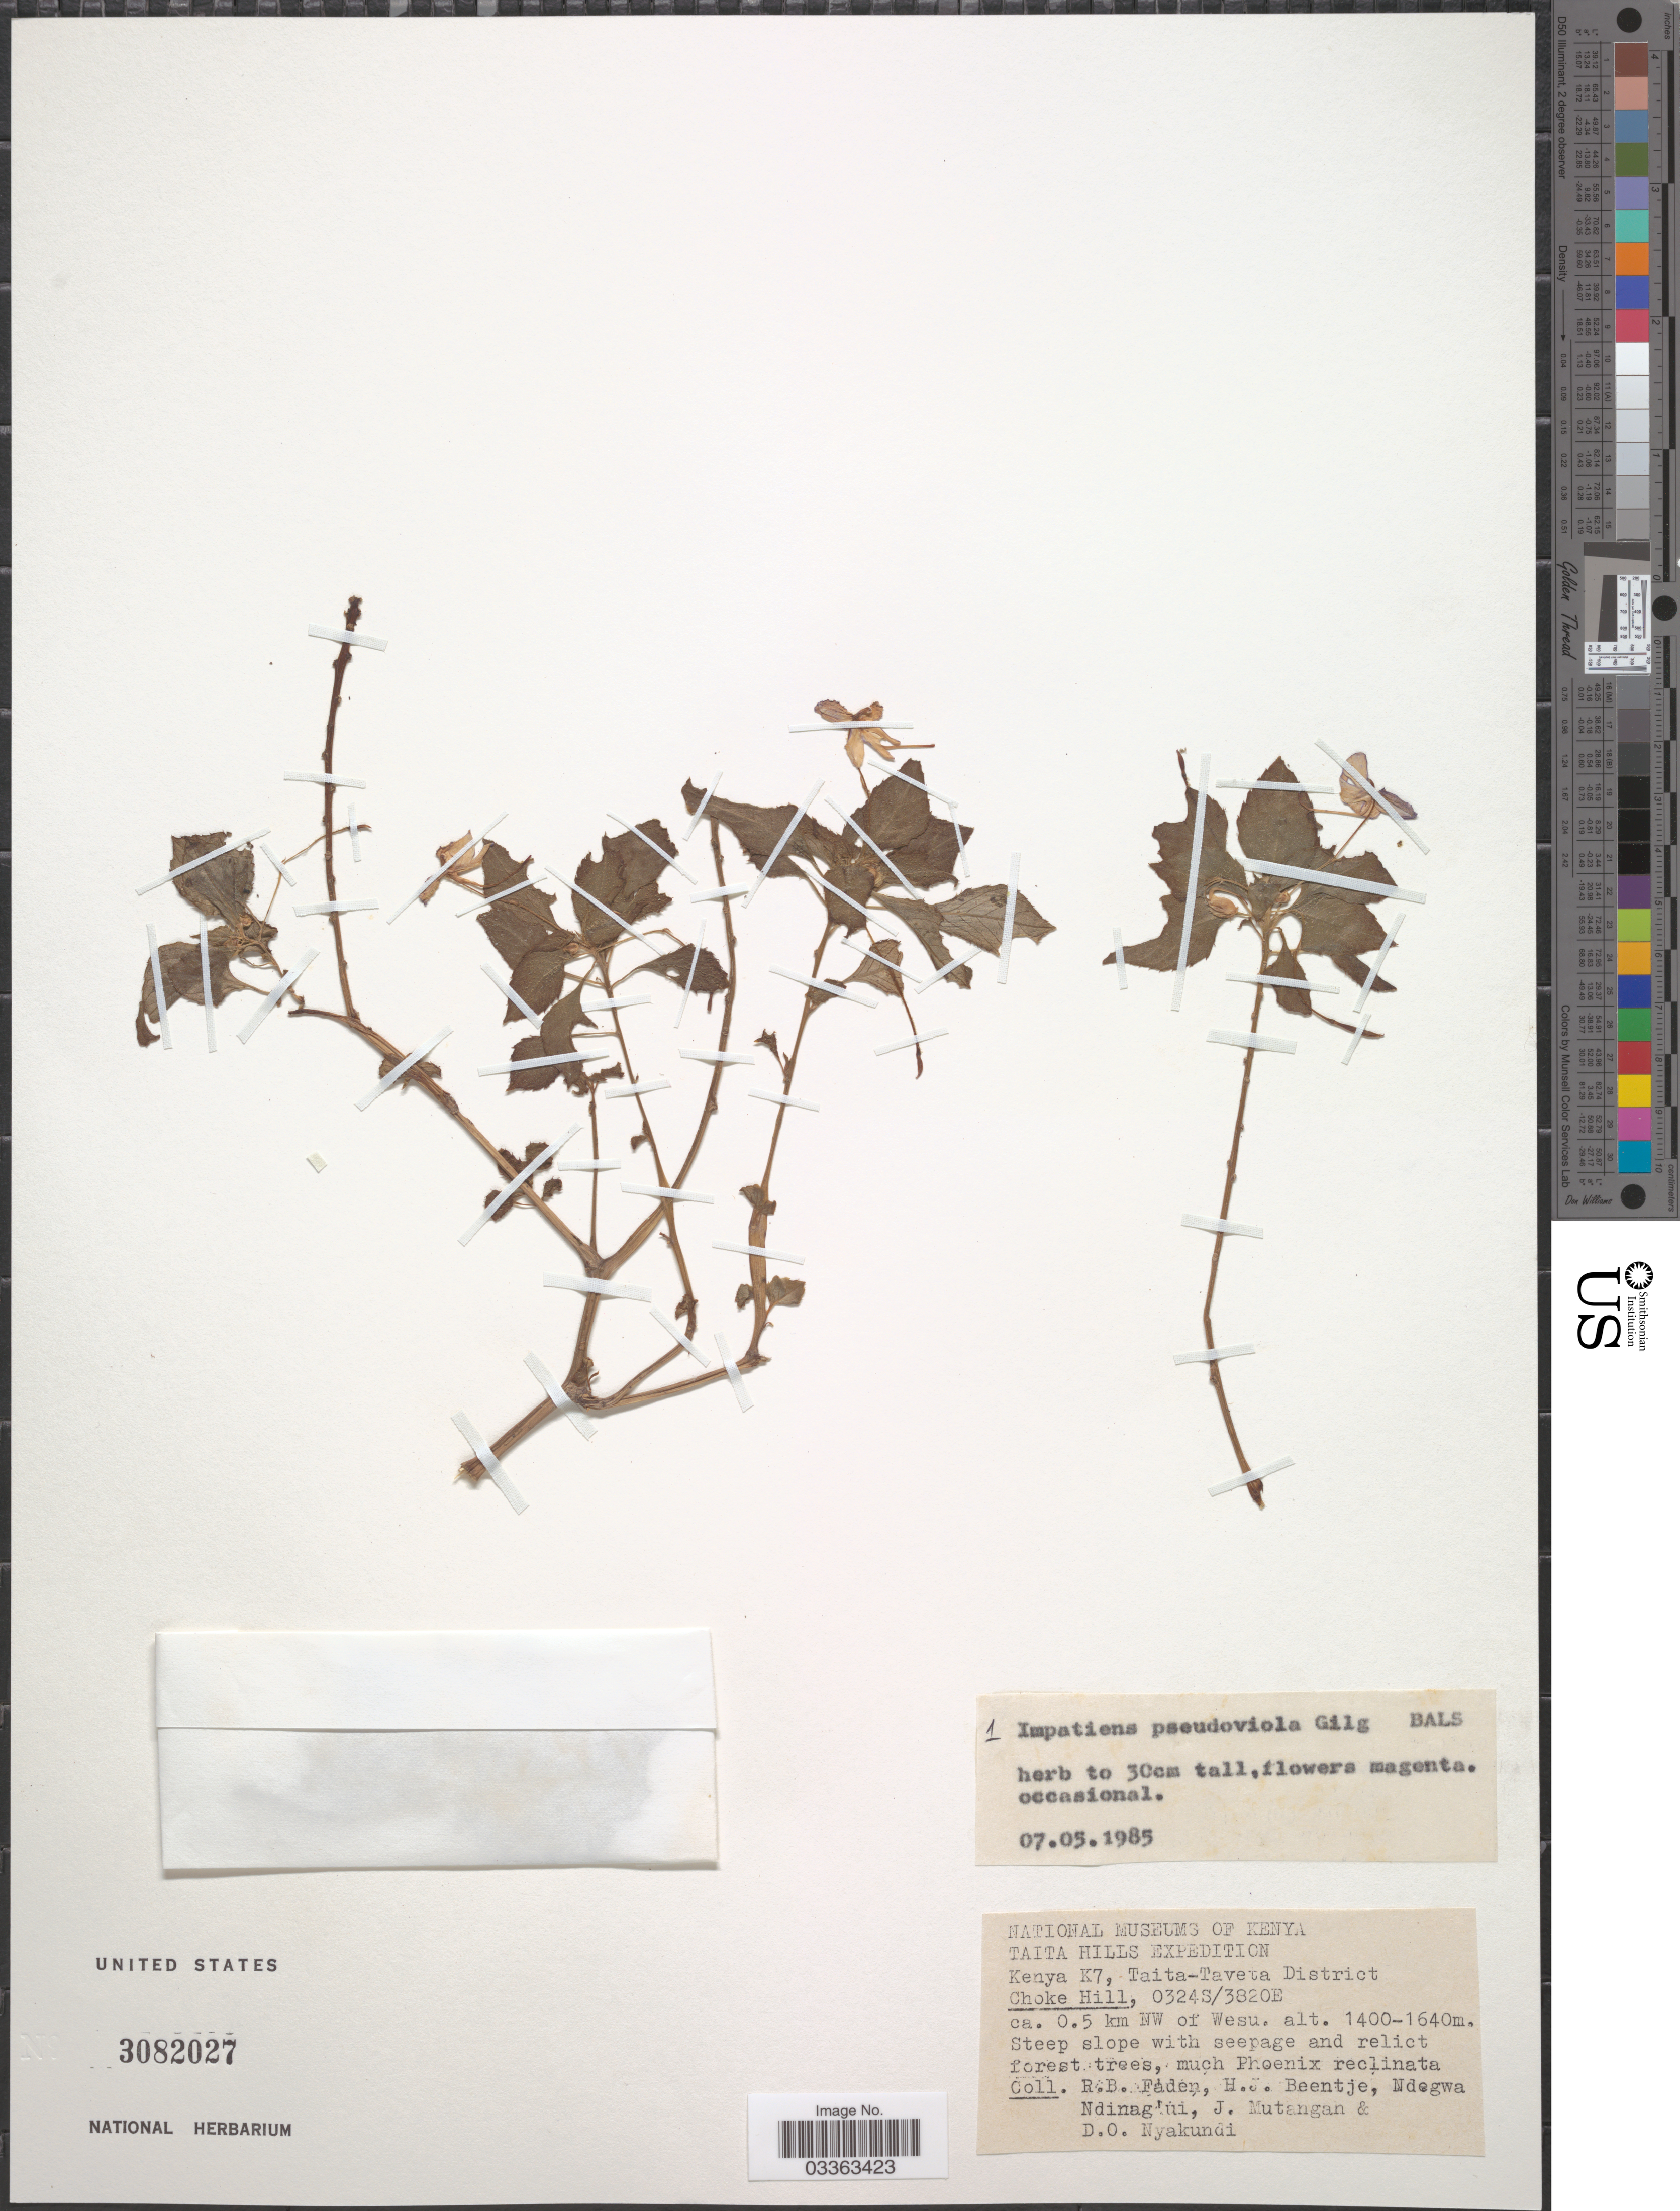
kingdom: Plantae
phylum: Tracheophyta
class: Magnoliopsida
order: Ericales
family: Balsaminaceae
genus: Impatiens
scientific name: Impatiens pseudoviola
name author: Gilg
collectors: R. B. Faden, H. J. Beentje, Ndegwa Ndiang'ui, J. Mutangah & D. Nyakundi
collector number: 1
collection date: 1985-05-07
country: Kenya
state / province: Taita Taveta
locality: Taita Hills, K7, Taita-Taveta District, Choke Hill, ca. 0.5 km NW of Wesu.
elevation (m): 1400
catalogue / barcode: US 3082027